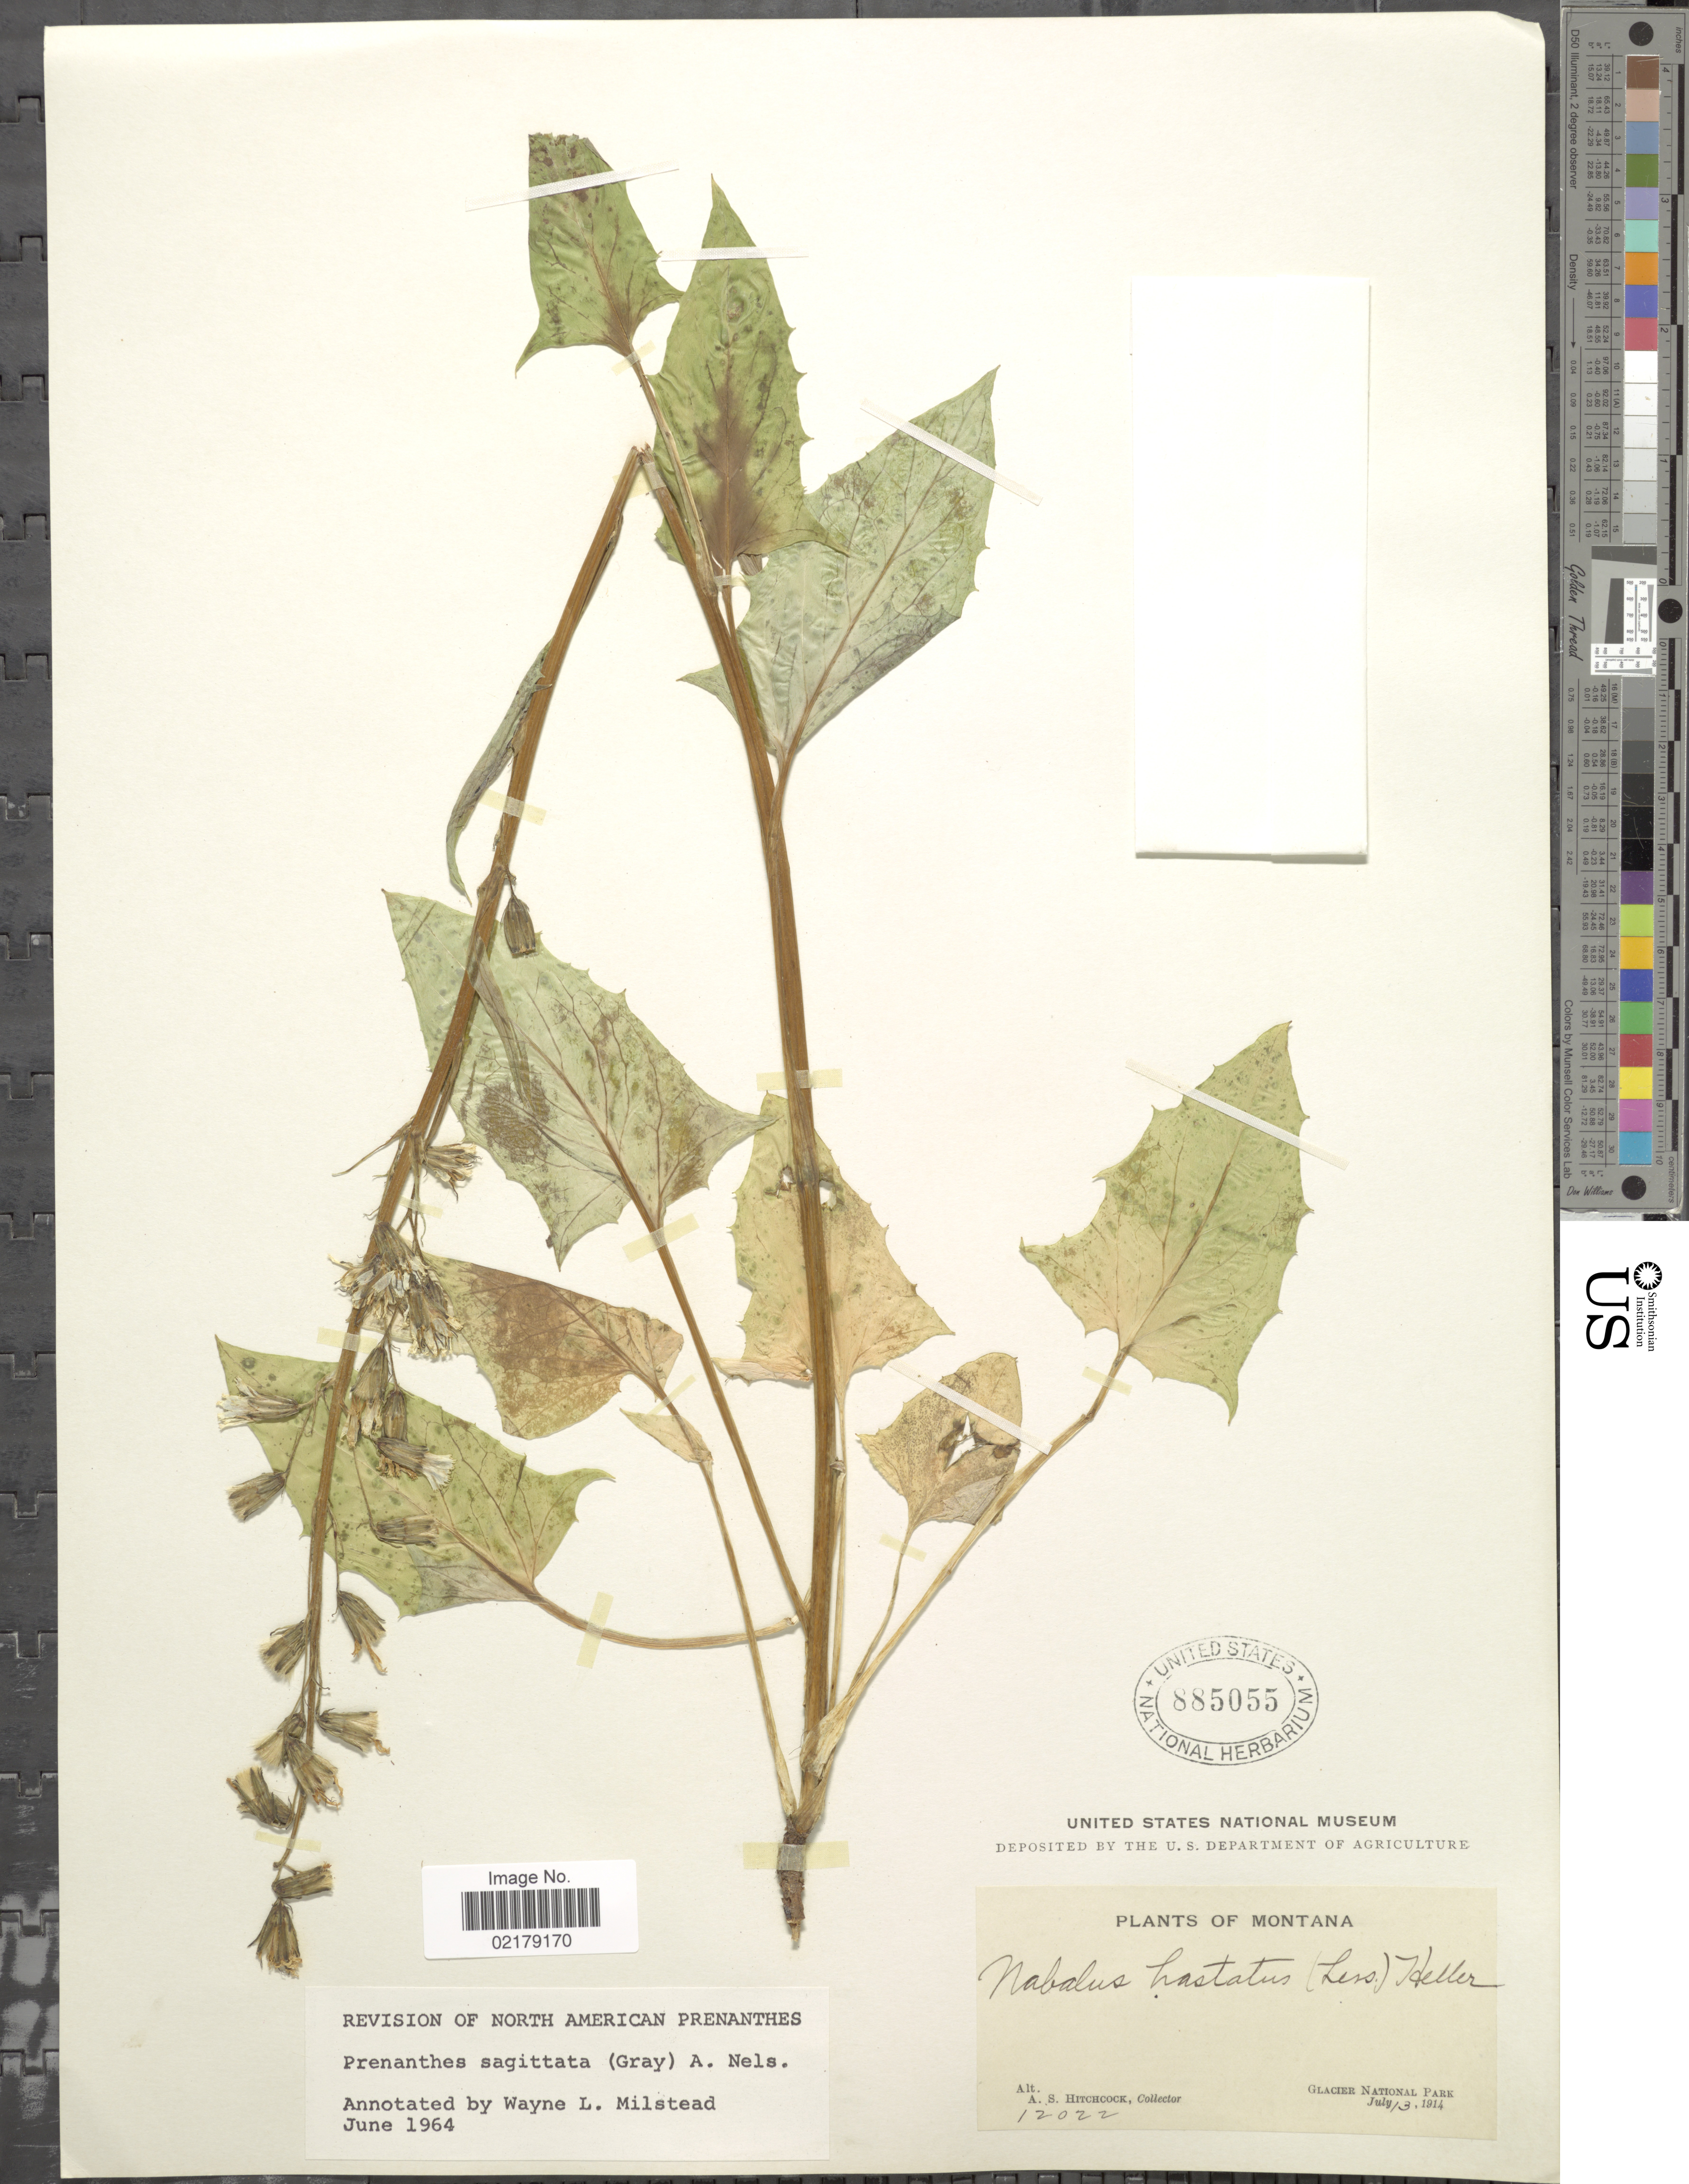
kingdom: Plantae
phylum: Tracheophyta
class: Magnoliopsida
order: Asterales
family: Asteraceae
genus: Nabalus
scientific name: Nabalus sagittatus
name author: (A. Gray) Rydb.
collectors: A. S. Hitchcock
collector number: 12022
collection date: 1914-07-13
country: United States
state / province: Montana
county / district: Flathead / Glacier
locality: Glacier National Park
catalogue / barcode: US 885055